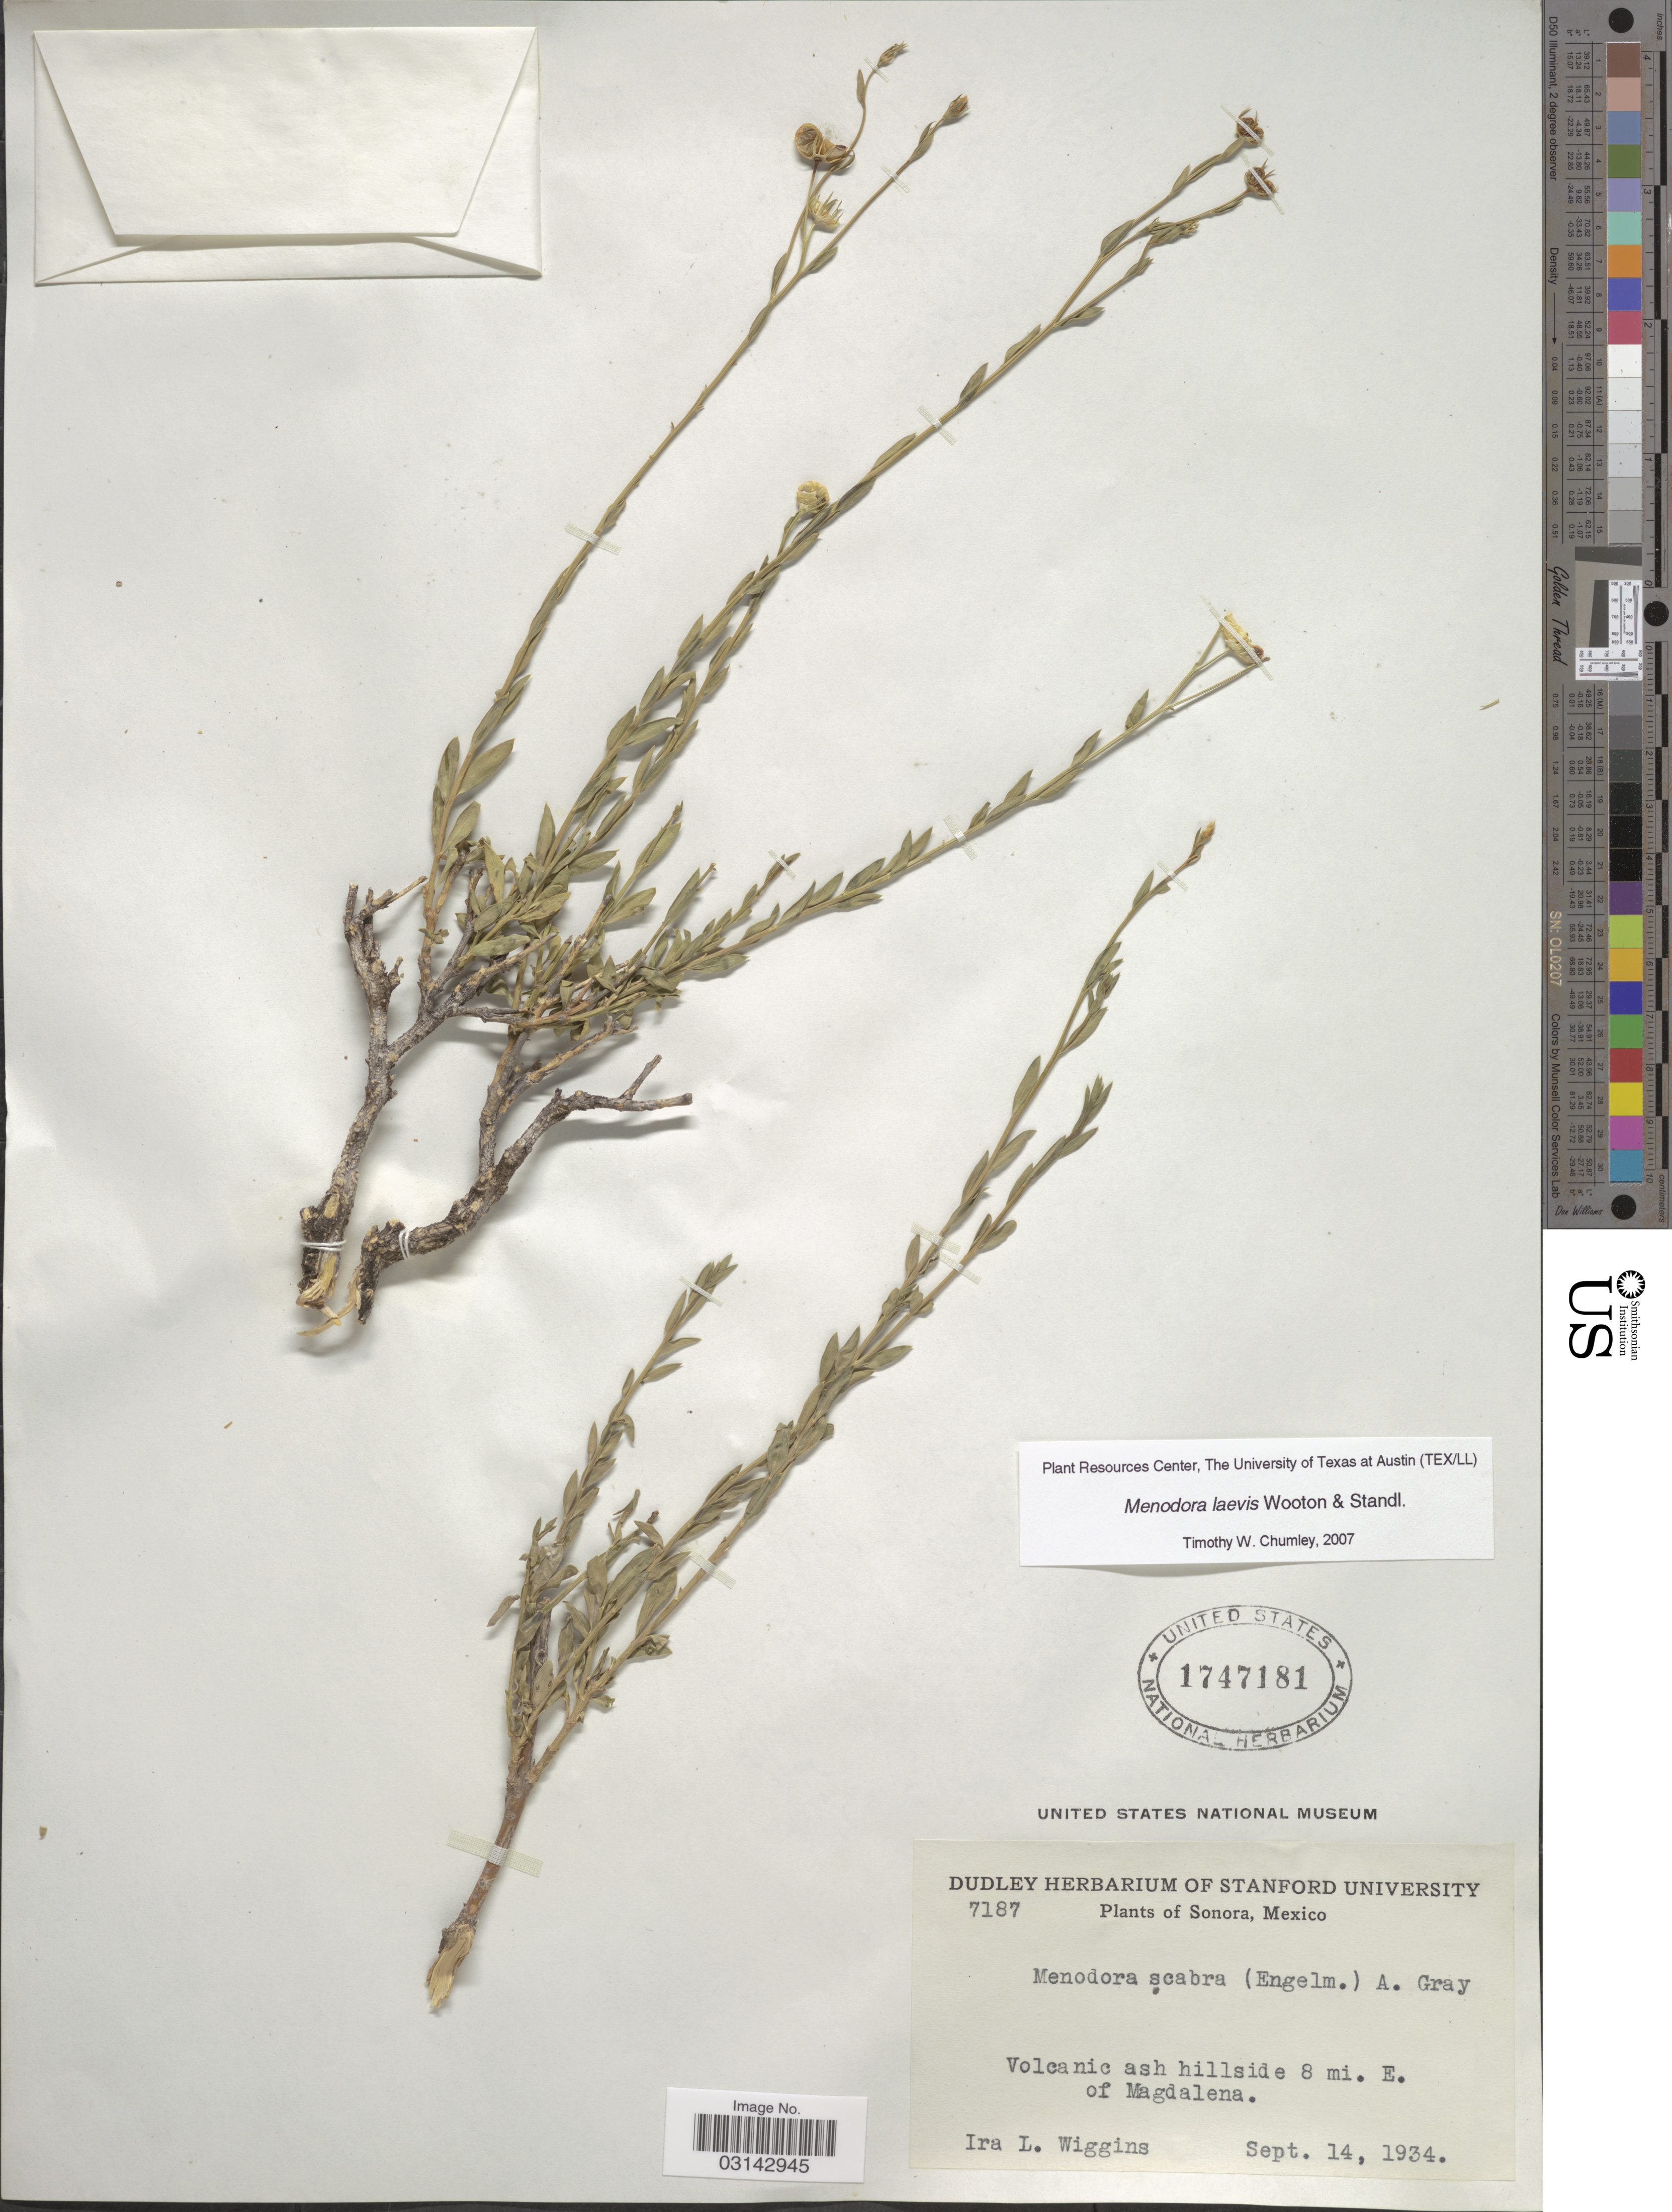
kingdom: Plantae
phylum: Tracheophyta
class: Magnoliopsida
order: Lamiales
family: Oleaceae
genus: Menodora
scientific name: Menodora laevis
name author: Wooton & Standl.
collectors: I. L. Wiggins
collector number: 7187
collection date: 1934-09-14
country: Mexico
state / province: Sonora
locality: Volcanic ash hillside 8 mi. E. of Magdalena.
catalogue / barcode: US 1747181